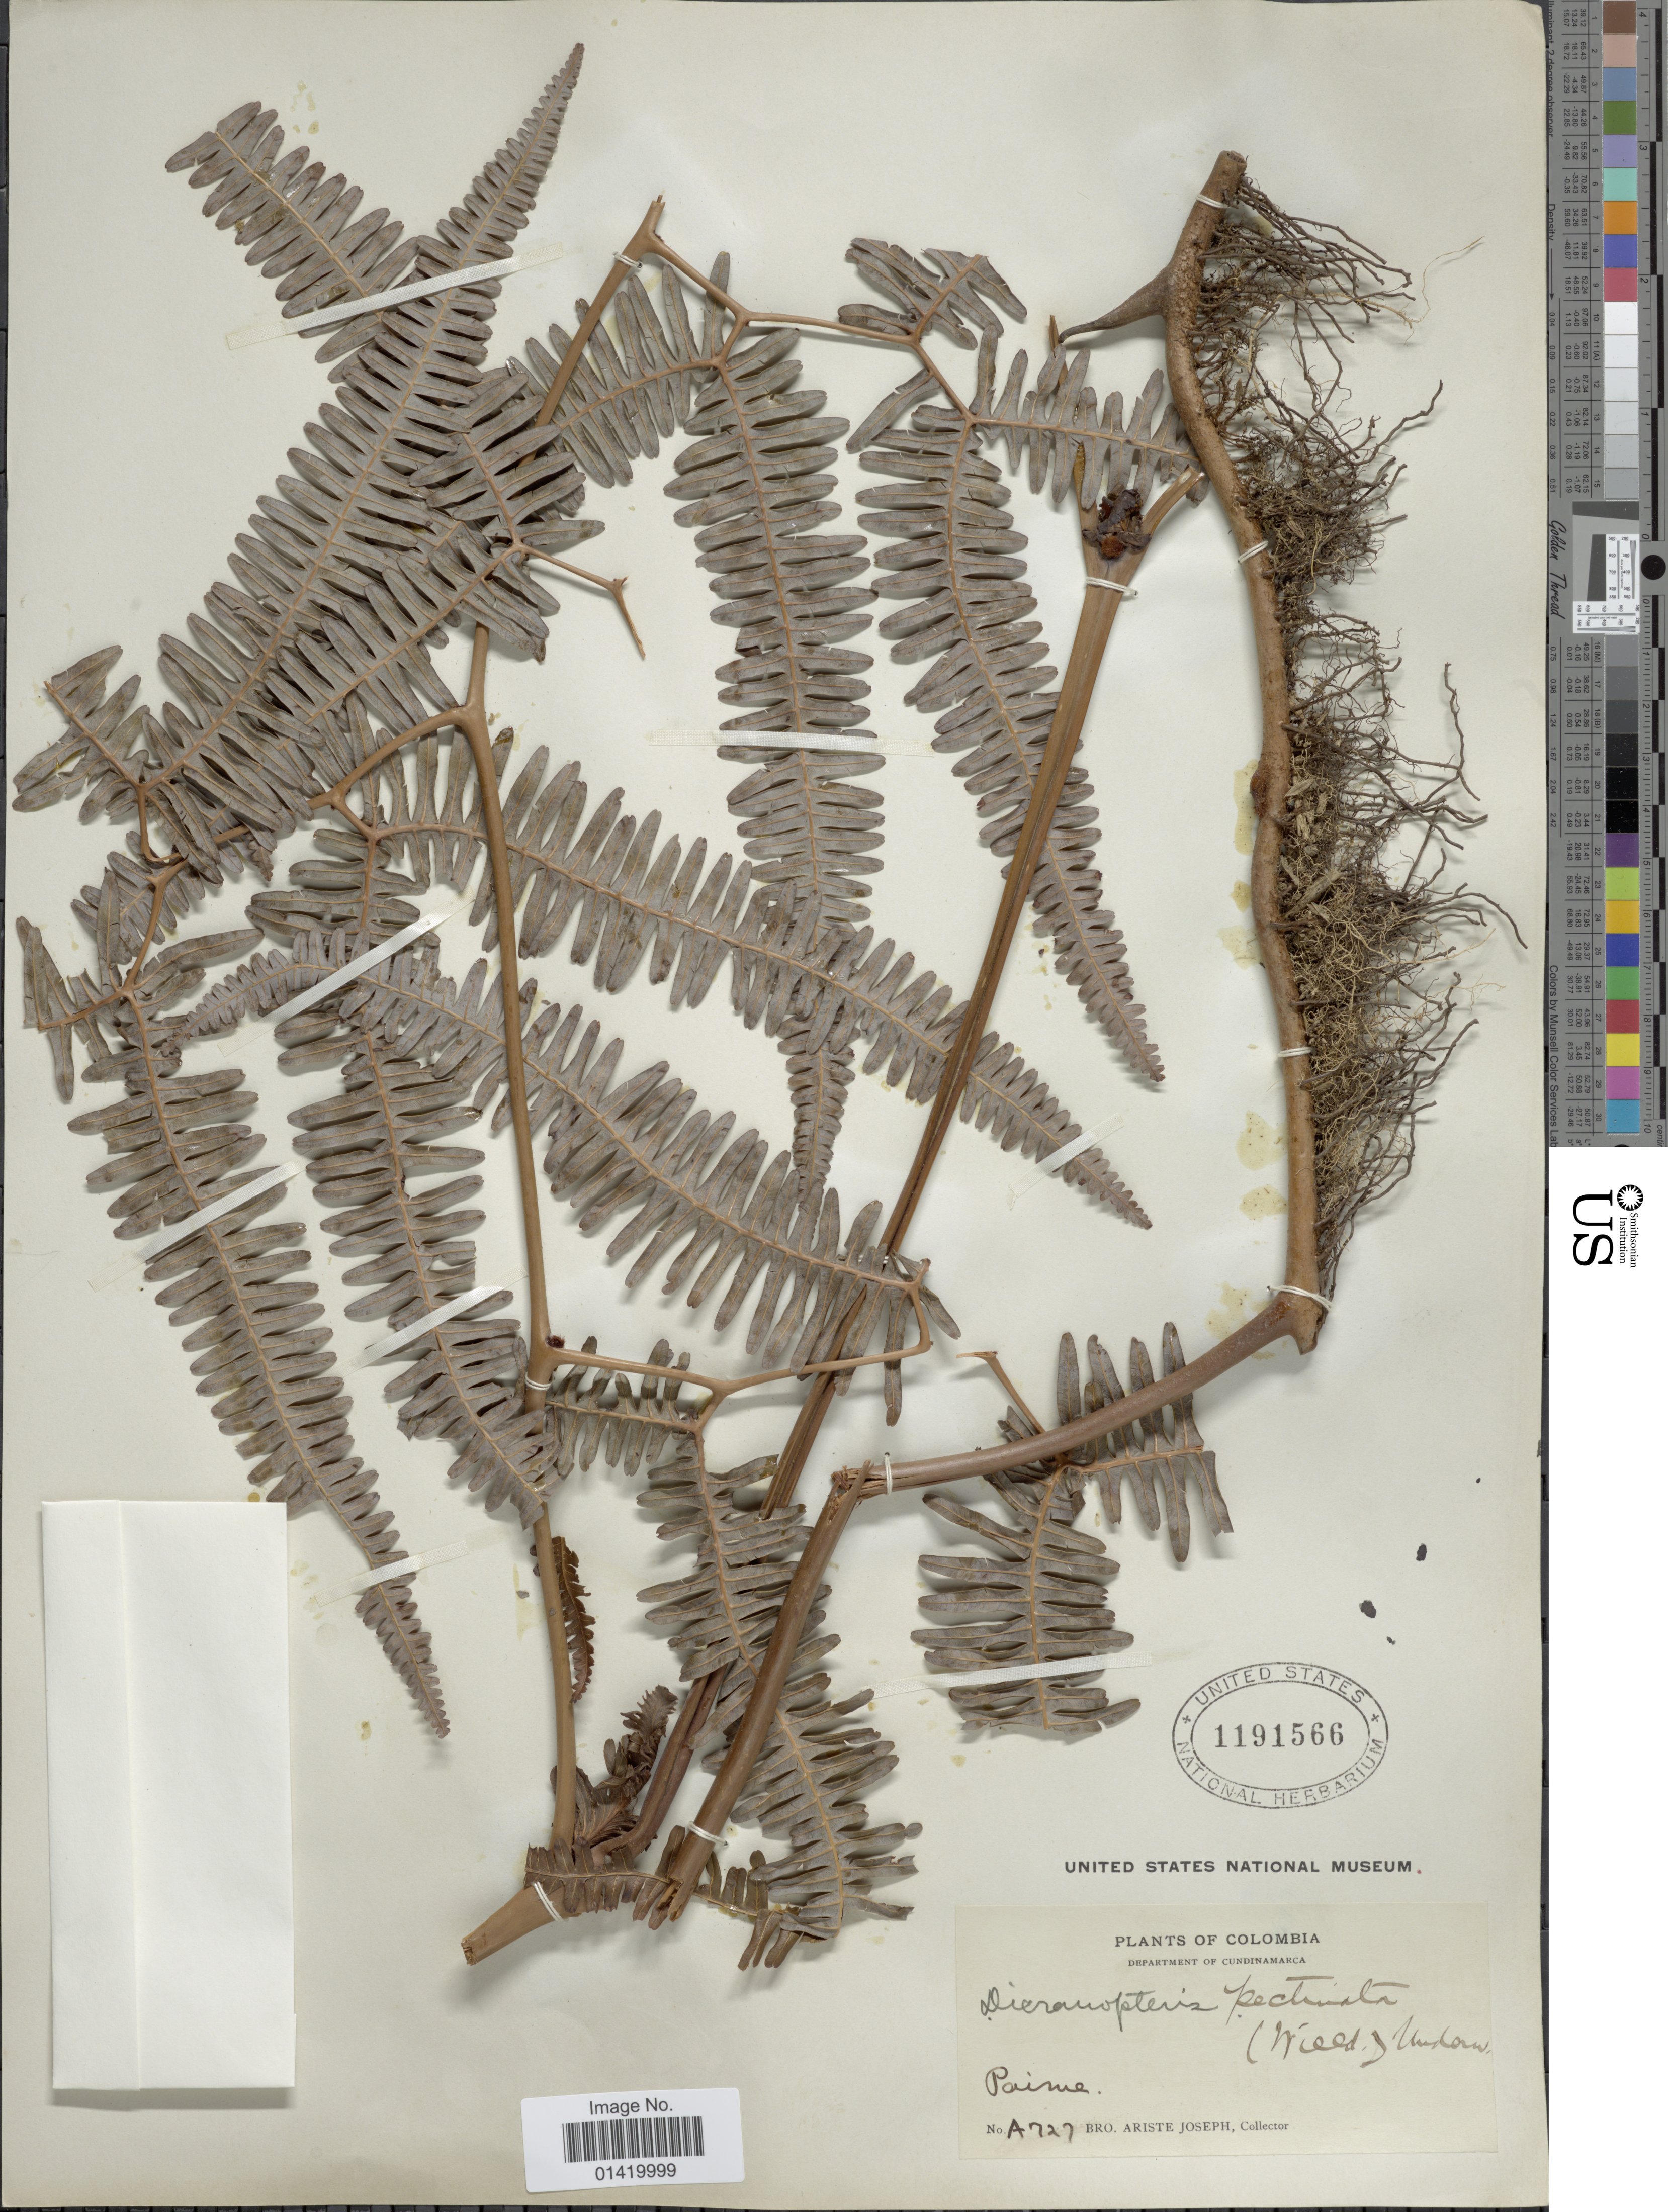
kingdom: Plantae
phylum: Tracheophyta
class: Polypodiopsida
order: Gleicheniales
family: Gleicheniaceae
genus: Gleichenella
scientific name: Gleichenella pectinata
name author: (Willd.) Ching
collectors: Bro. Ariste-Joseph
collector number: A727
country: Colombia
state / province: Cundinamarca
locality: Department of Cundinamarca, Paime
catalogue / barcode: US 1191566